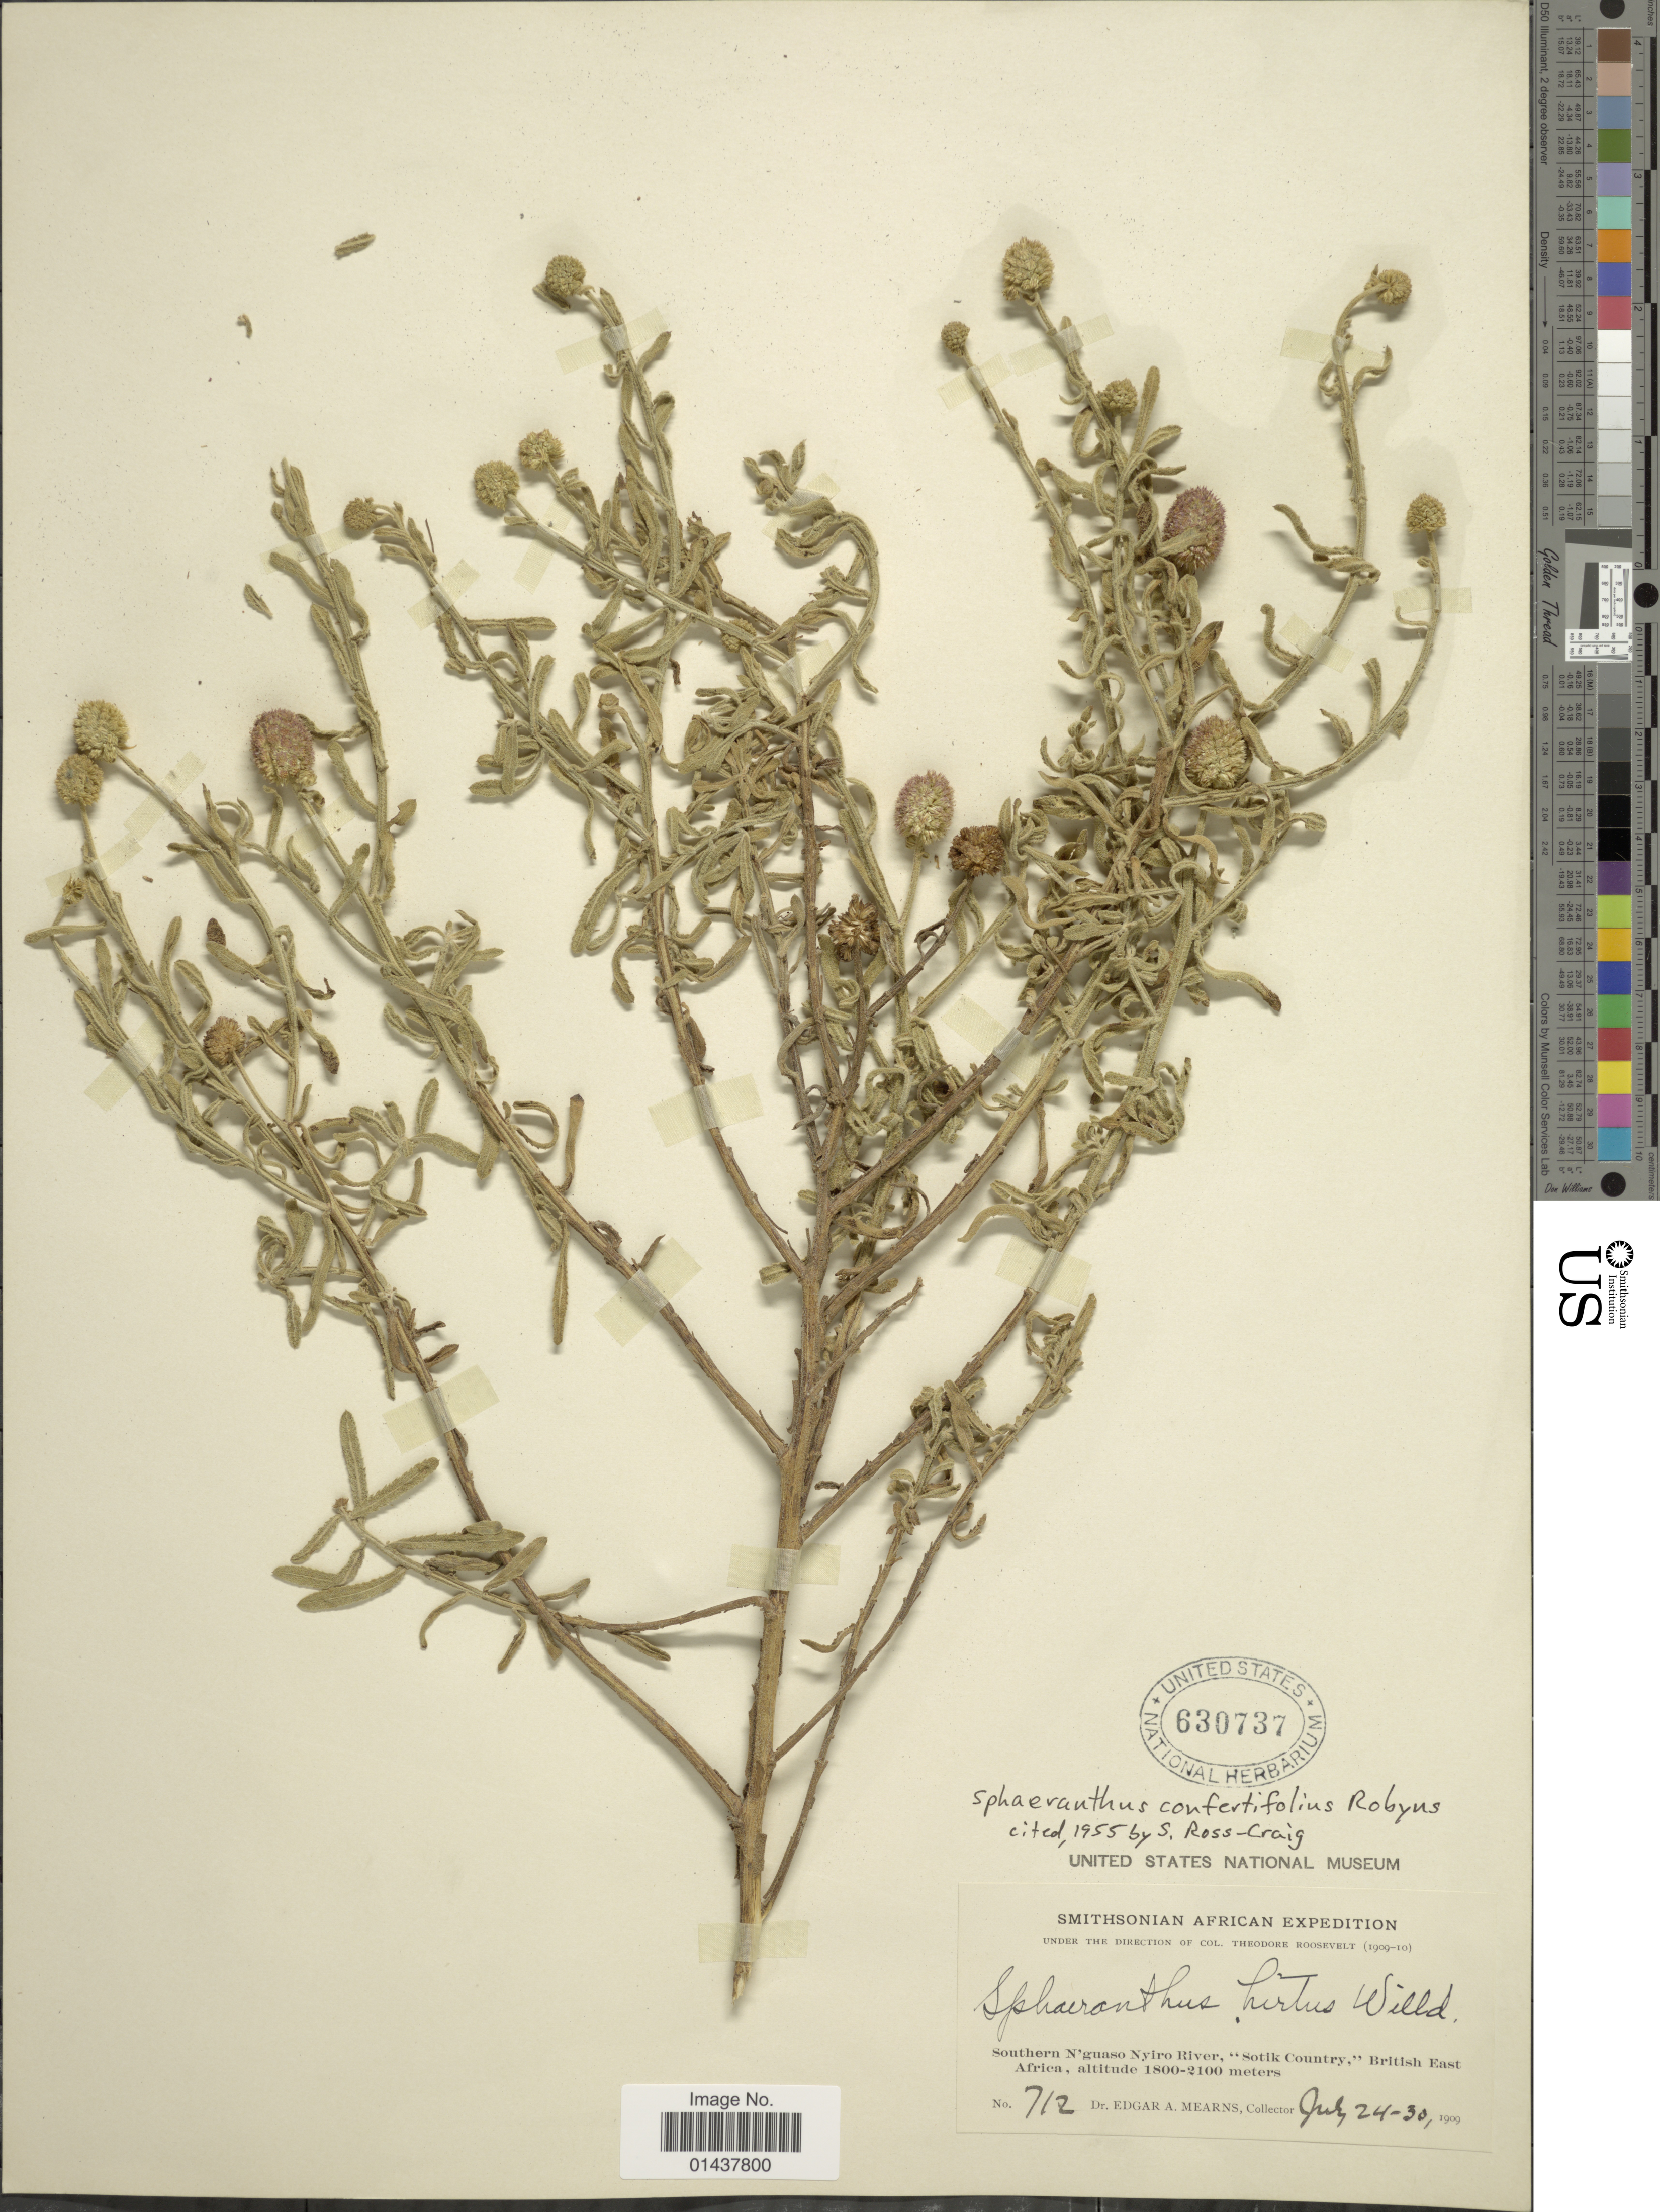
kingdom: Plantae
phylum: Tracheophyta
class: Magnoliopsida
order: Asterales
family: Asteraceae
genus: Sphaeranthus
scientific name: Sphaeranthus confertifolius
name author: Robyns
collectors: E. A. Mearns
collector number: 712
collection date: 1909-07-24/1909-07-30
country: Kenya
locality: Southern N'guaso River, 'Sotik Country,' British East Africa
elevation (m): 1800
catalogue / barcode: US 630737